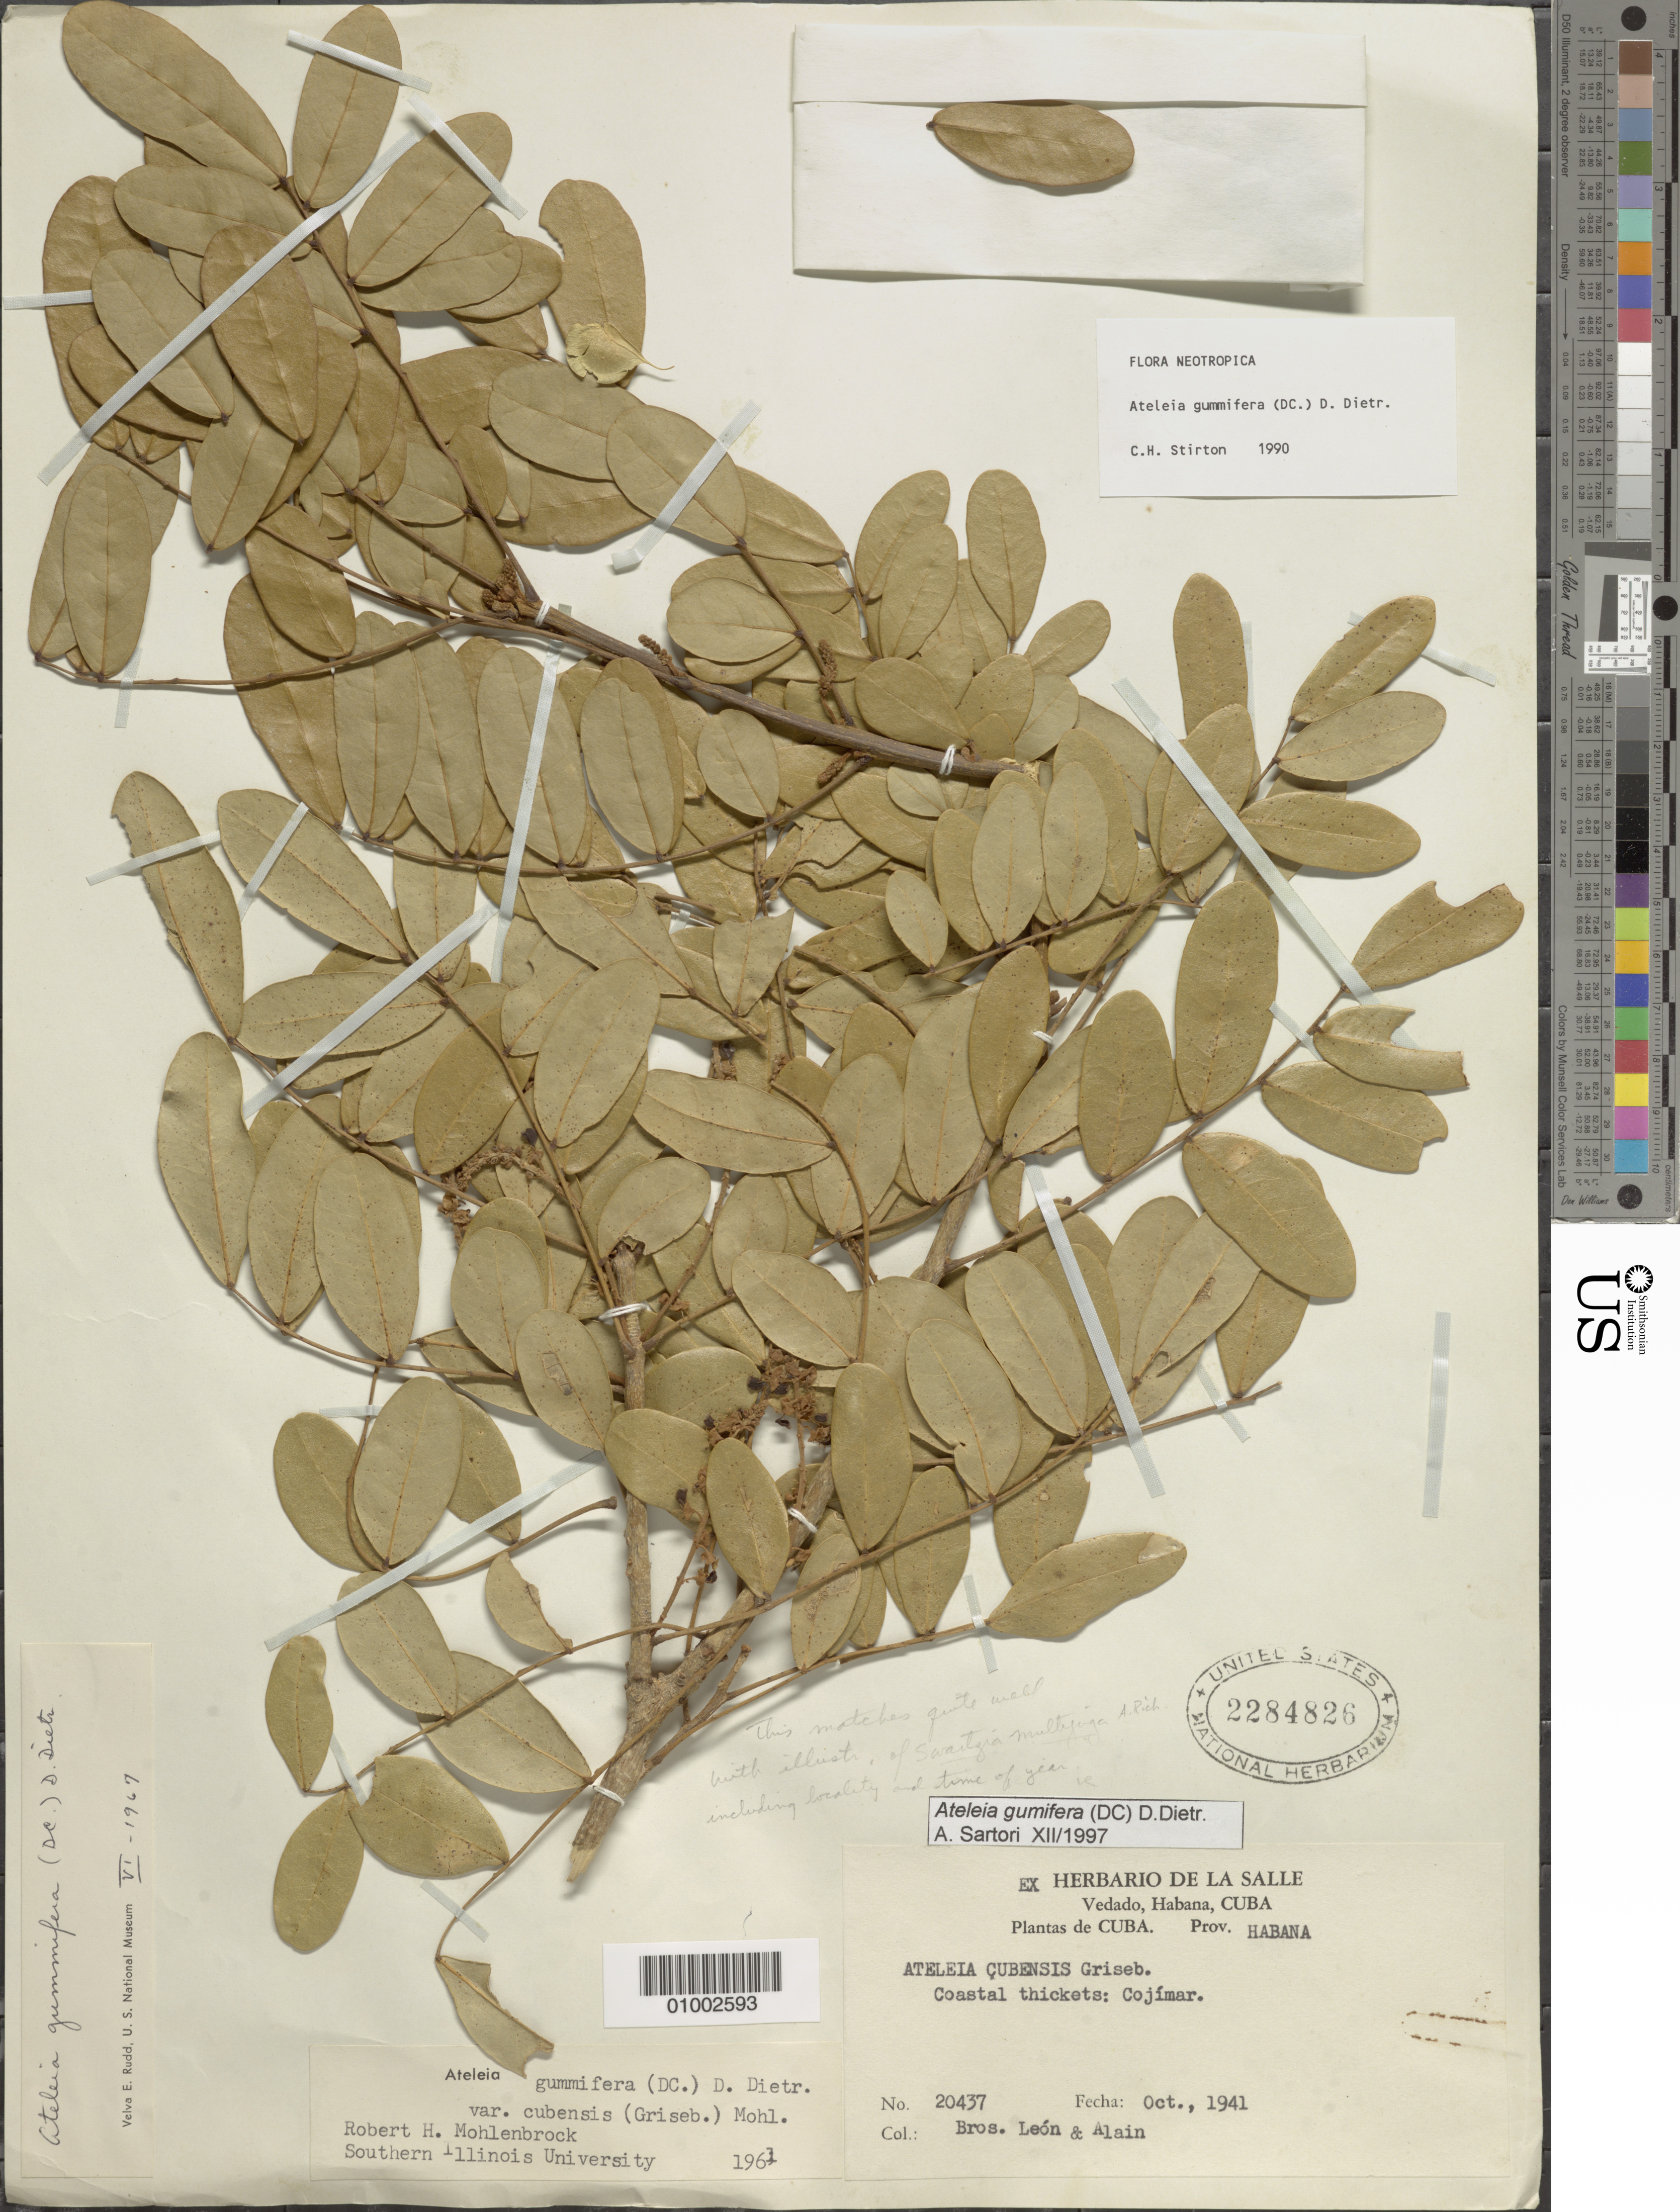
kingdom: Plantae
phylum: Tracheophyta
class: Magnoliopsida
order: Fabales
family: Fabaceae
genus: Ateleia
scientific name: Ateleia gummifera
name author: (Bertero ex DC.) D. Dietr.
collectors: Bro. León & A. H. Liogier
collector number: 20437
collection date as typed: Oct 1941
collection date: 1941-10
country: Cuba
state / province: La Habana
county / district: Municipio Habana del Este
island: Cuba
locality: Cojimar Vedado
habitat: Coastal thickets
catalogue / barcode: US 2284826